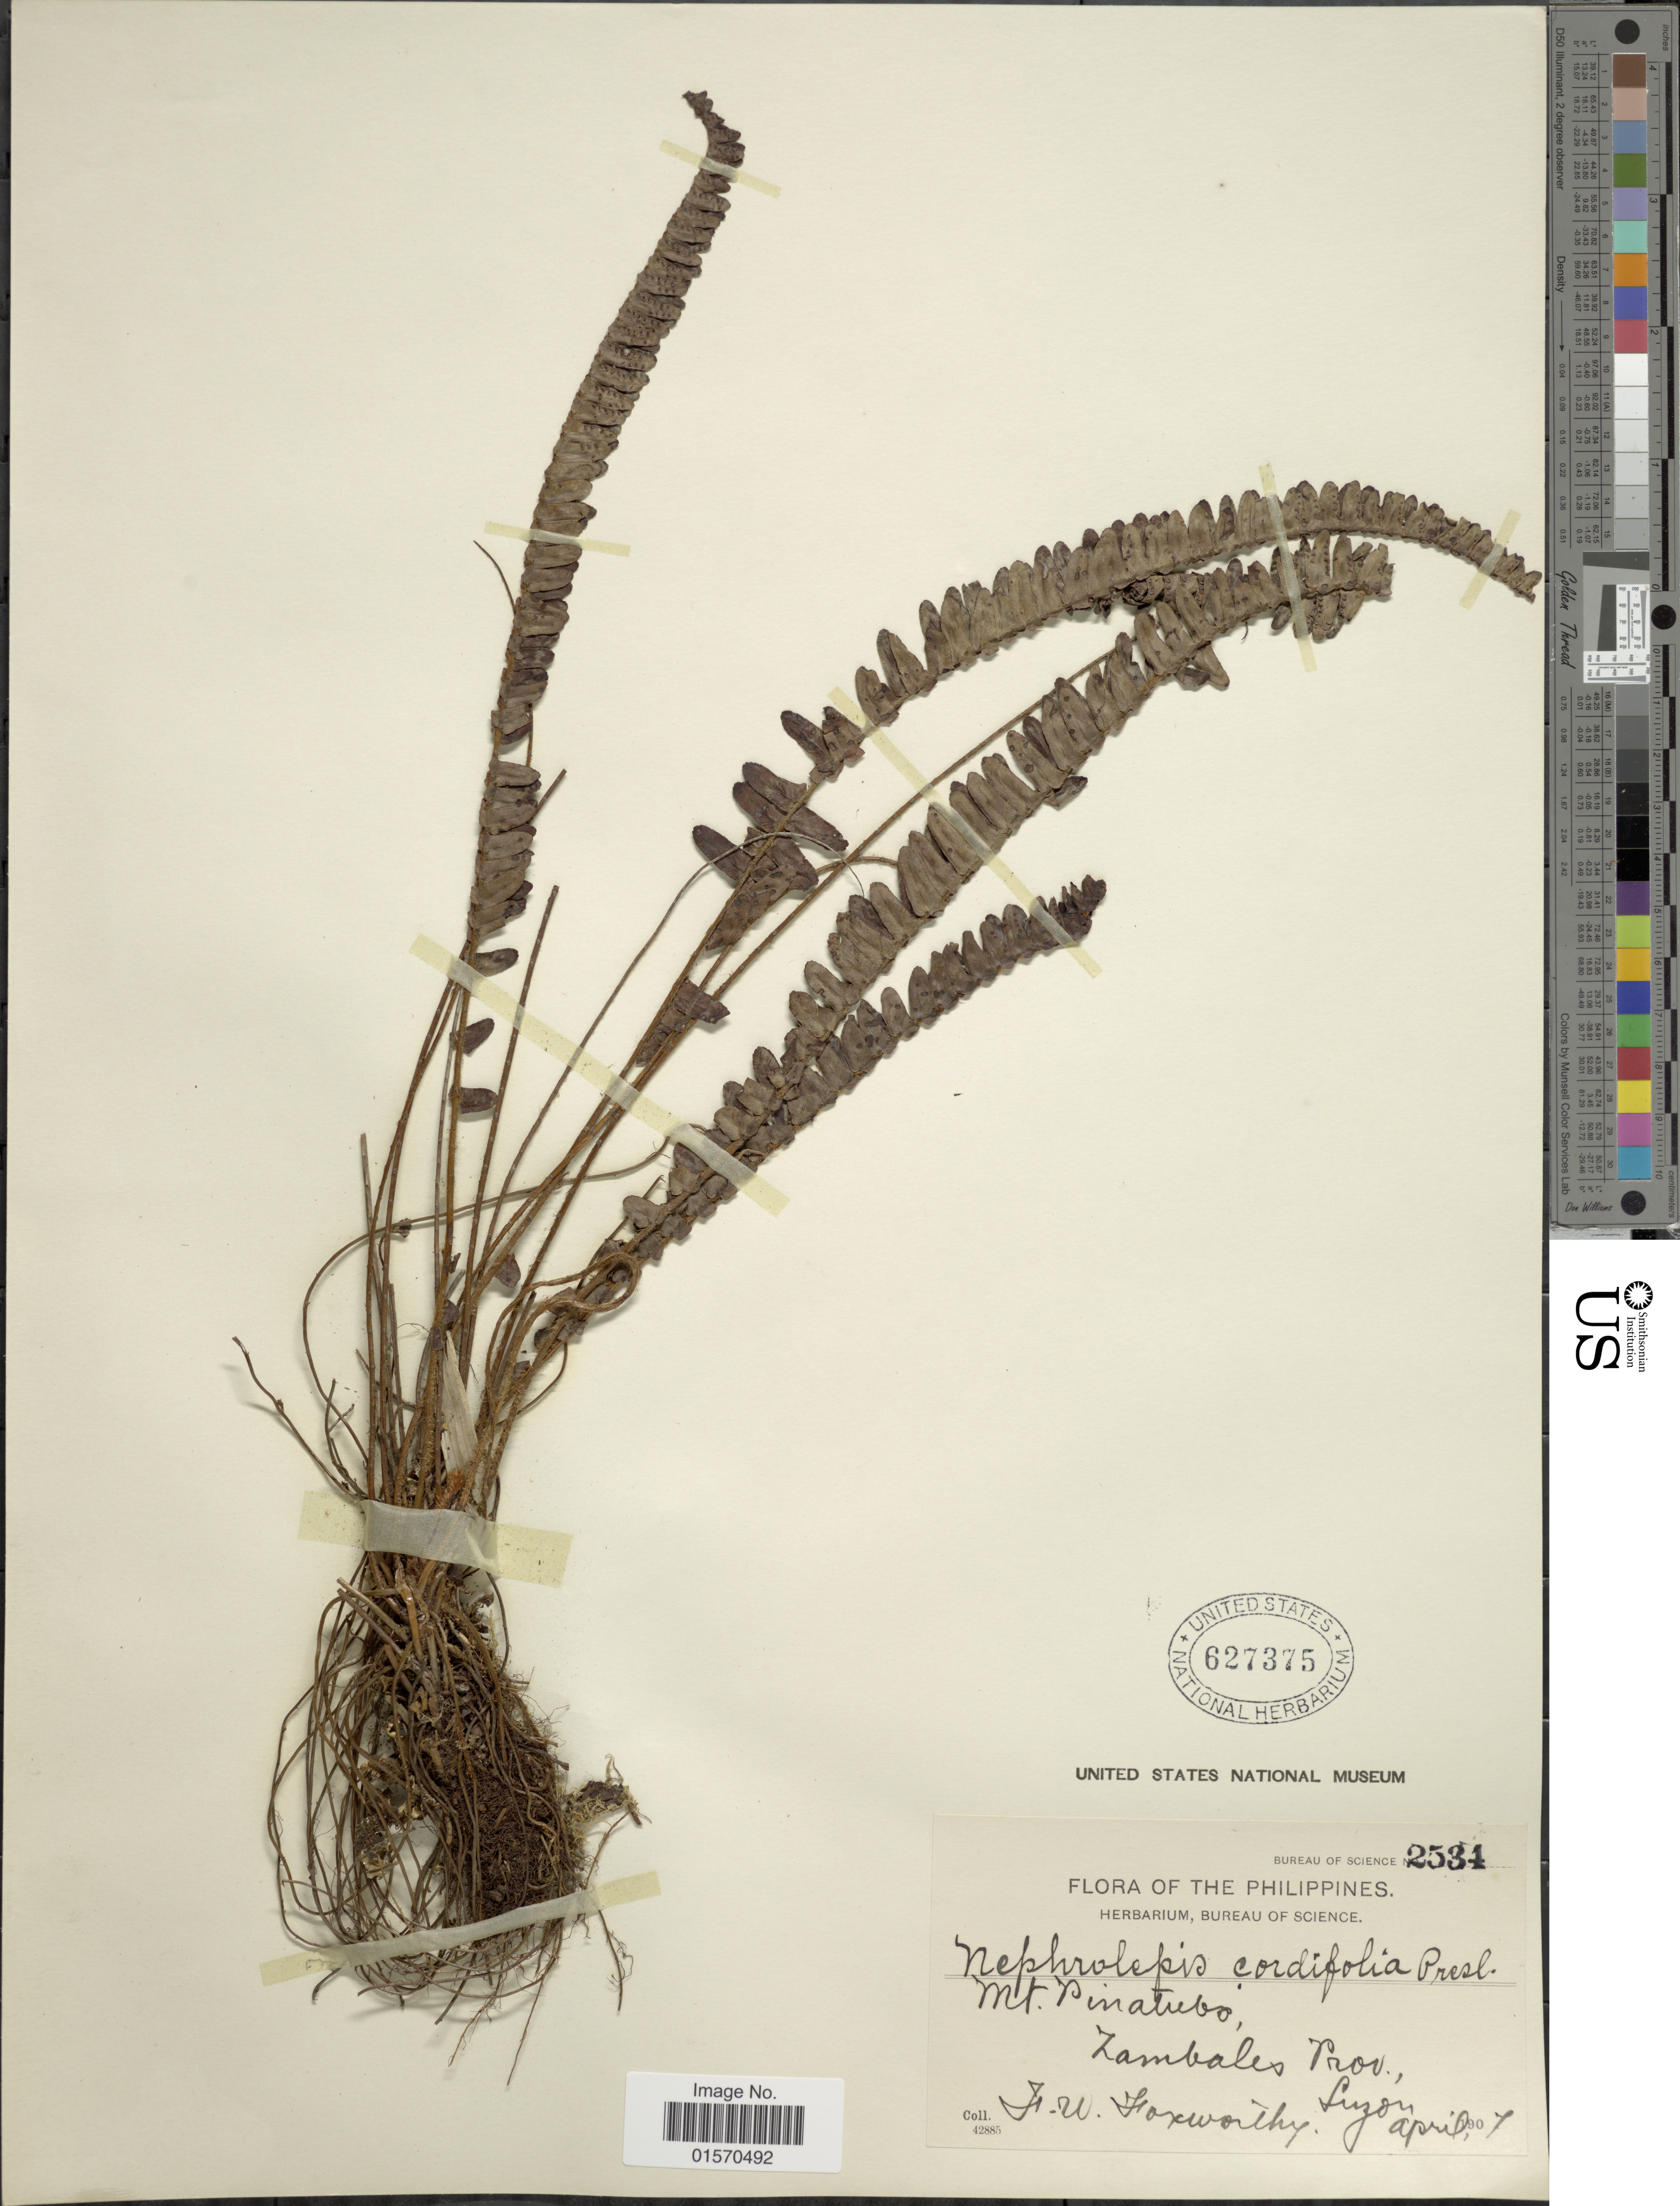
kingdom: Plantae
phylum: Tracheophyta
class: Polypodiopsida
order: Polypodiales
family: Nephrolepidaceae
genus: Nephrolepis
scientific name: Nephrolepis cordifolia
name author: (L.) C. Presl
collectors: F. W. Foxworthy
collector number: Bureau of Science 2534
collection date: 1907-04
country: Philippines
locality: Mt. Pinatubo, Zambales Prov., Luzon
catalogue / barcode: US 627375